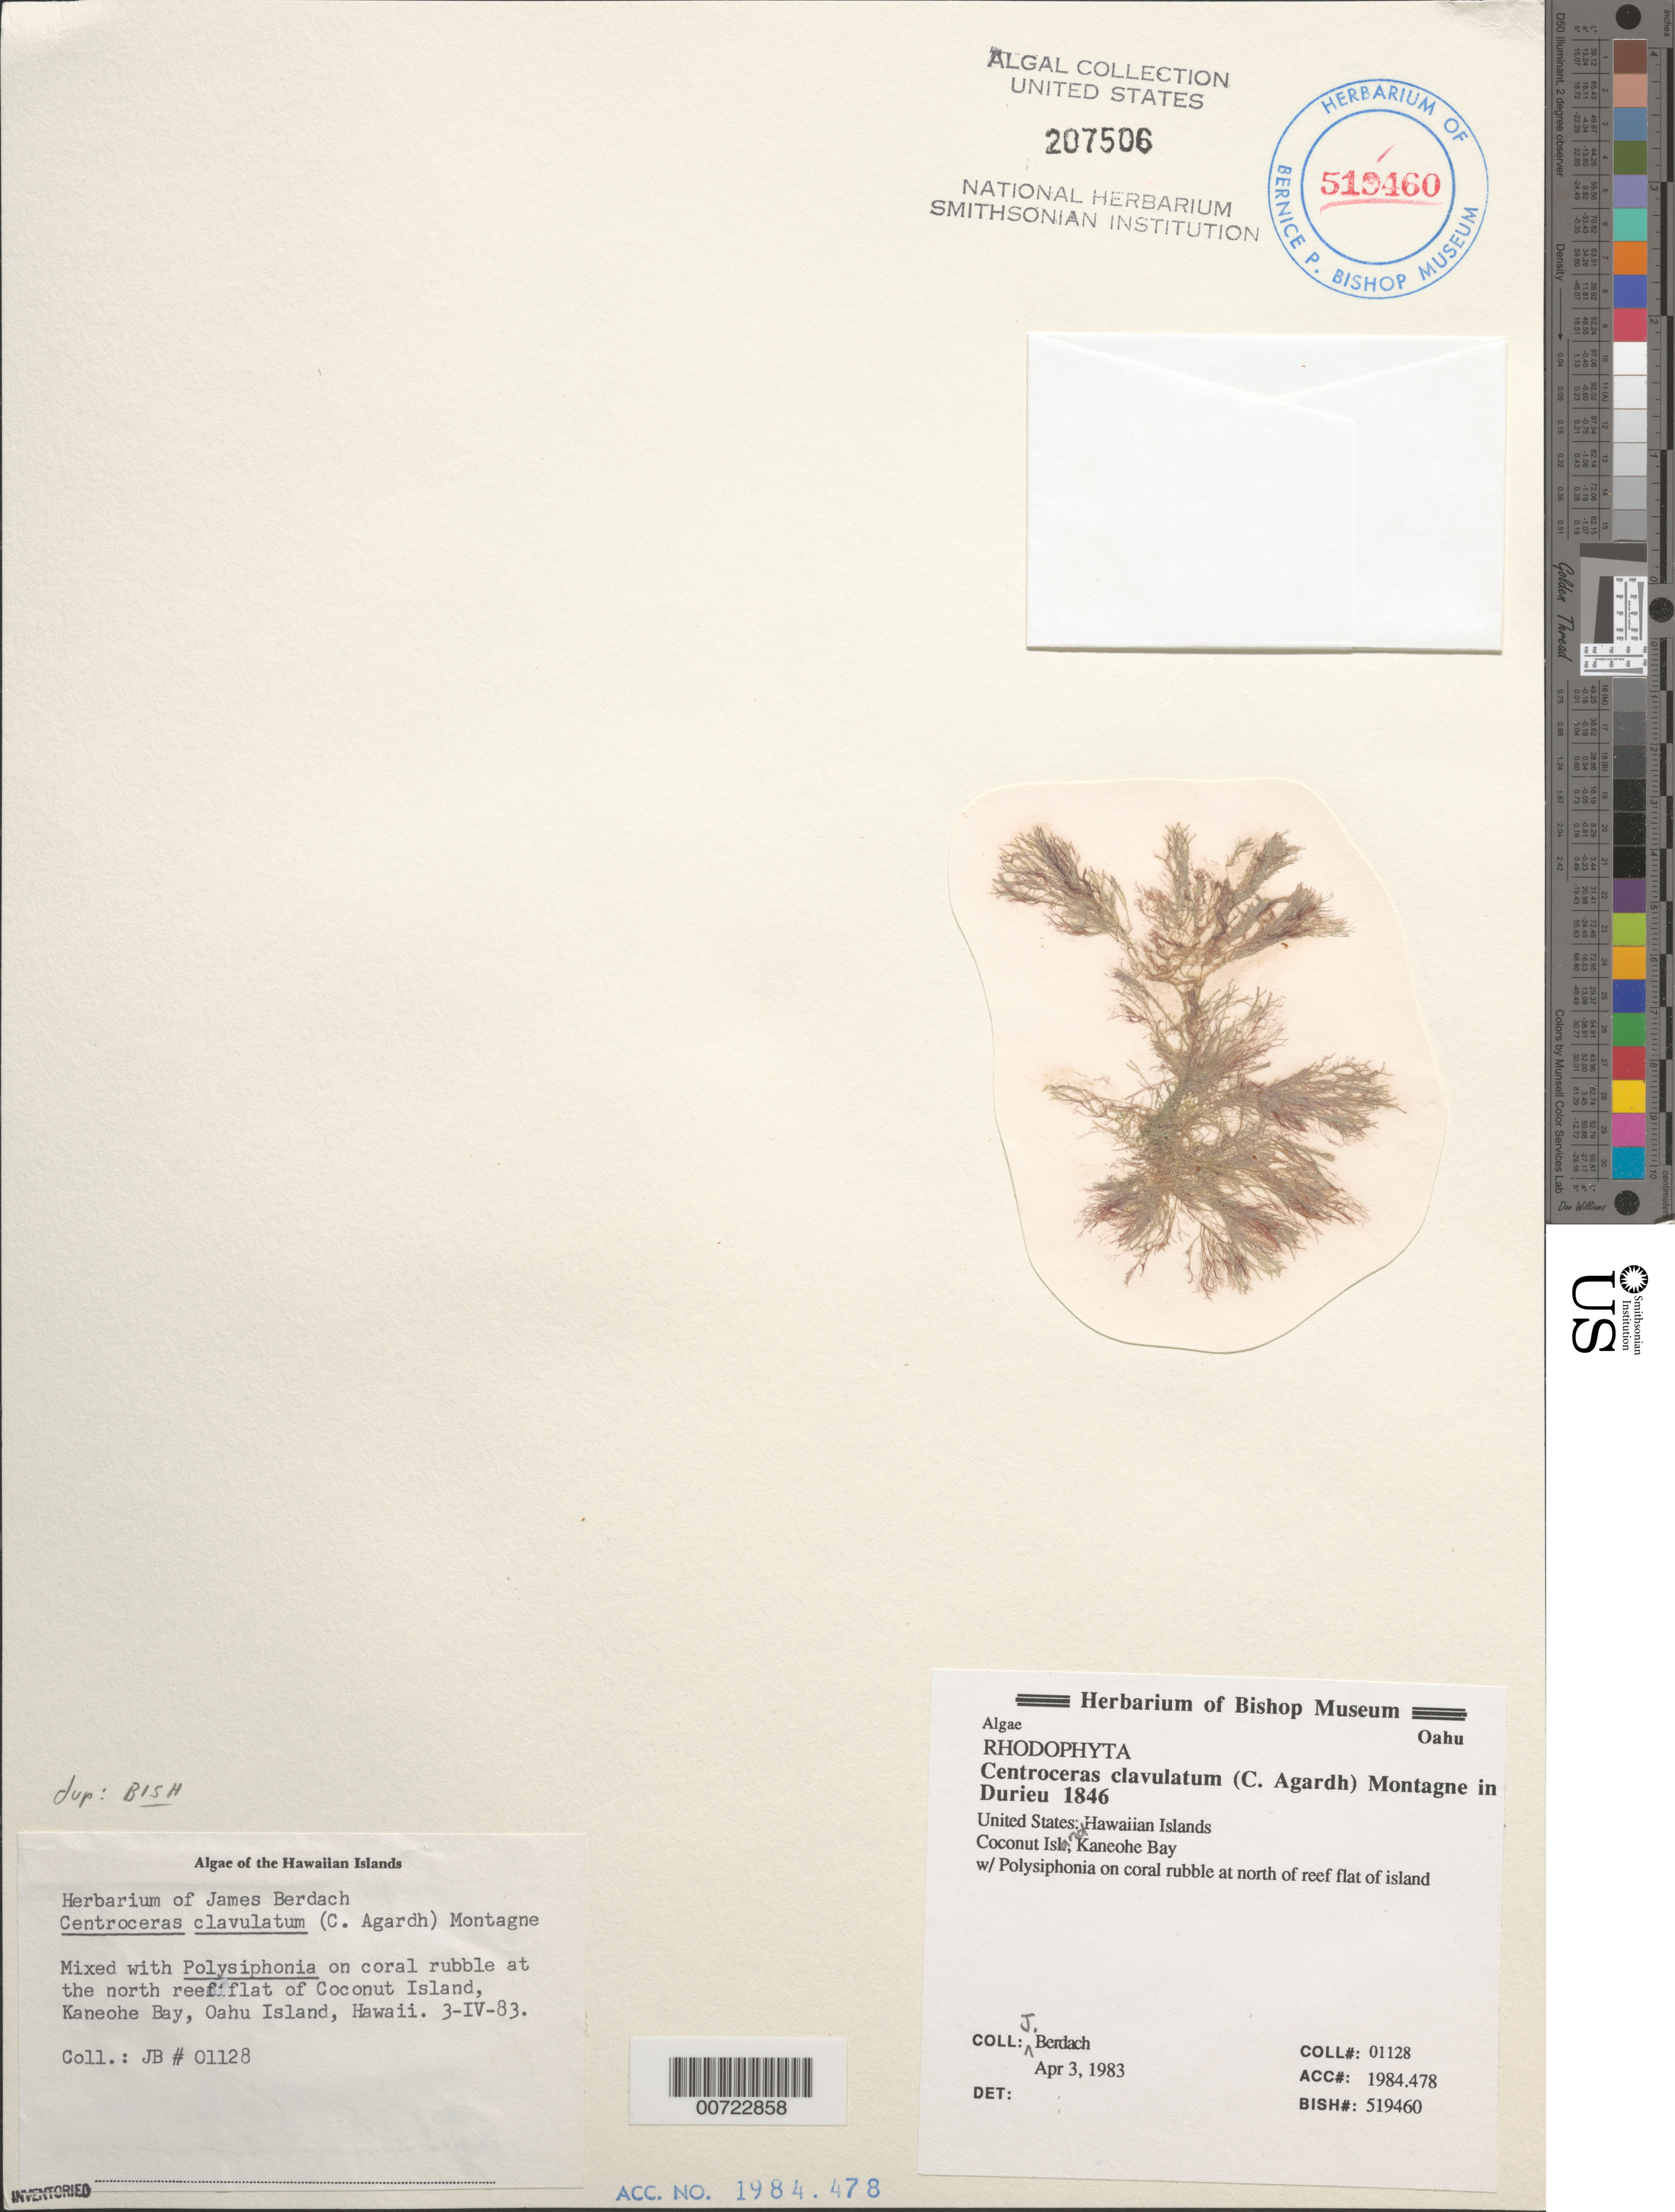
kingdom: Plantae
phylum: Rhodophyta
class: Florideophyceae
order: Ceramiales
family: Ceramiaceae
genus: Centroceras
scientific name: Centroceras clavulatum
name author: (C. Agardh) Mont.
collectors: J. Berdach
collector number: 01128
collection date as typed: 03 Apr 1983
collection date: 1983-04-03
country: United States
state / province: Hawaii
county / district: Honolulu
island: Oahu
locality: Coconut Island, Kaneohe Bay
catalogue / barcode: US 207506